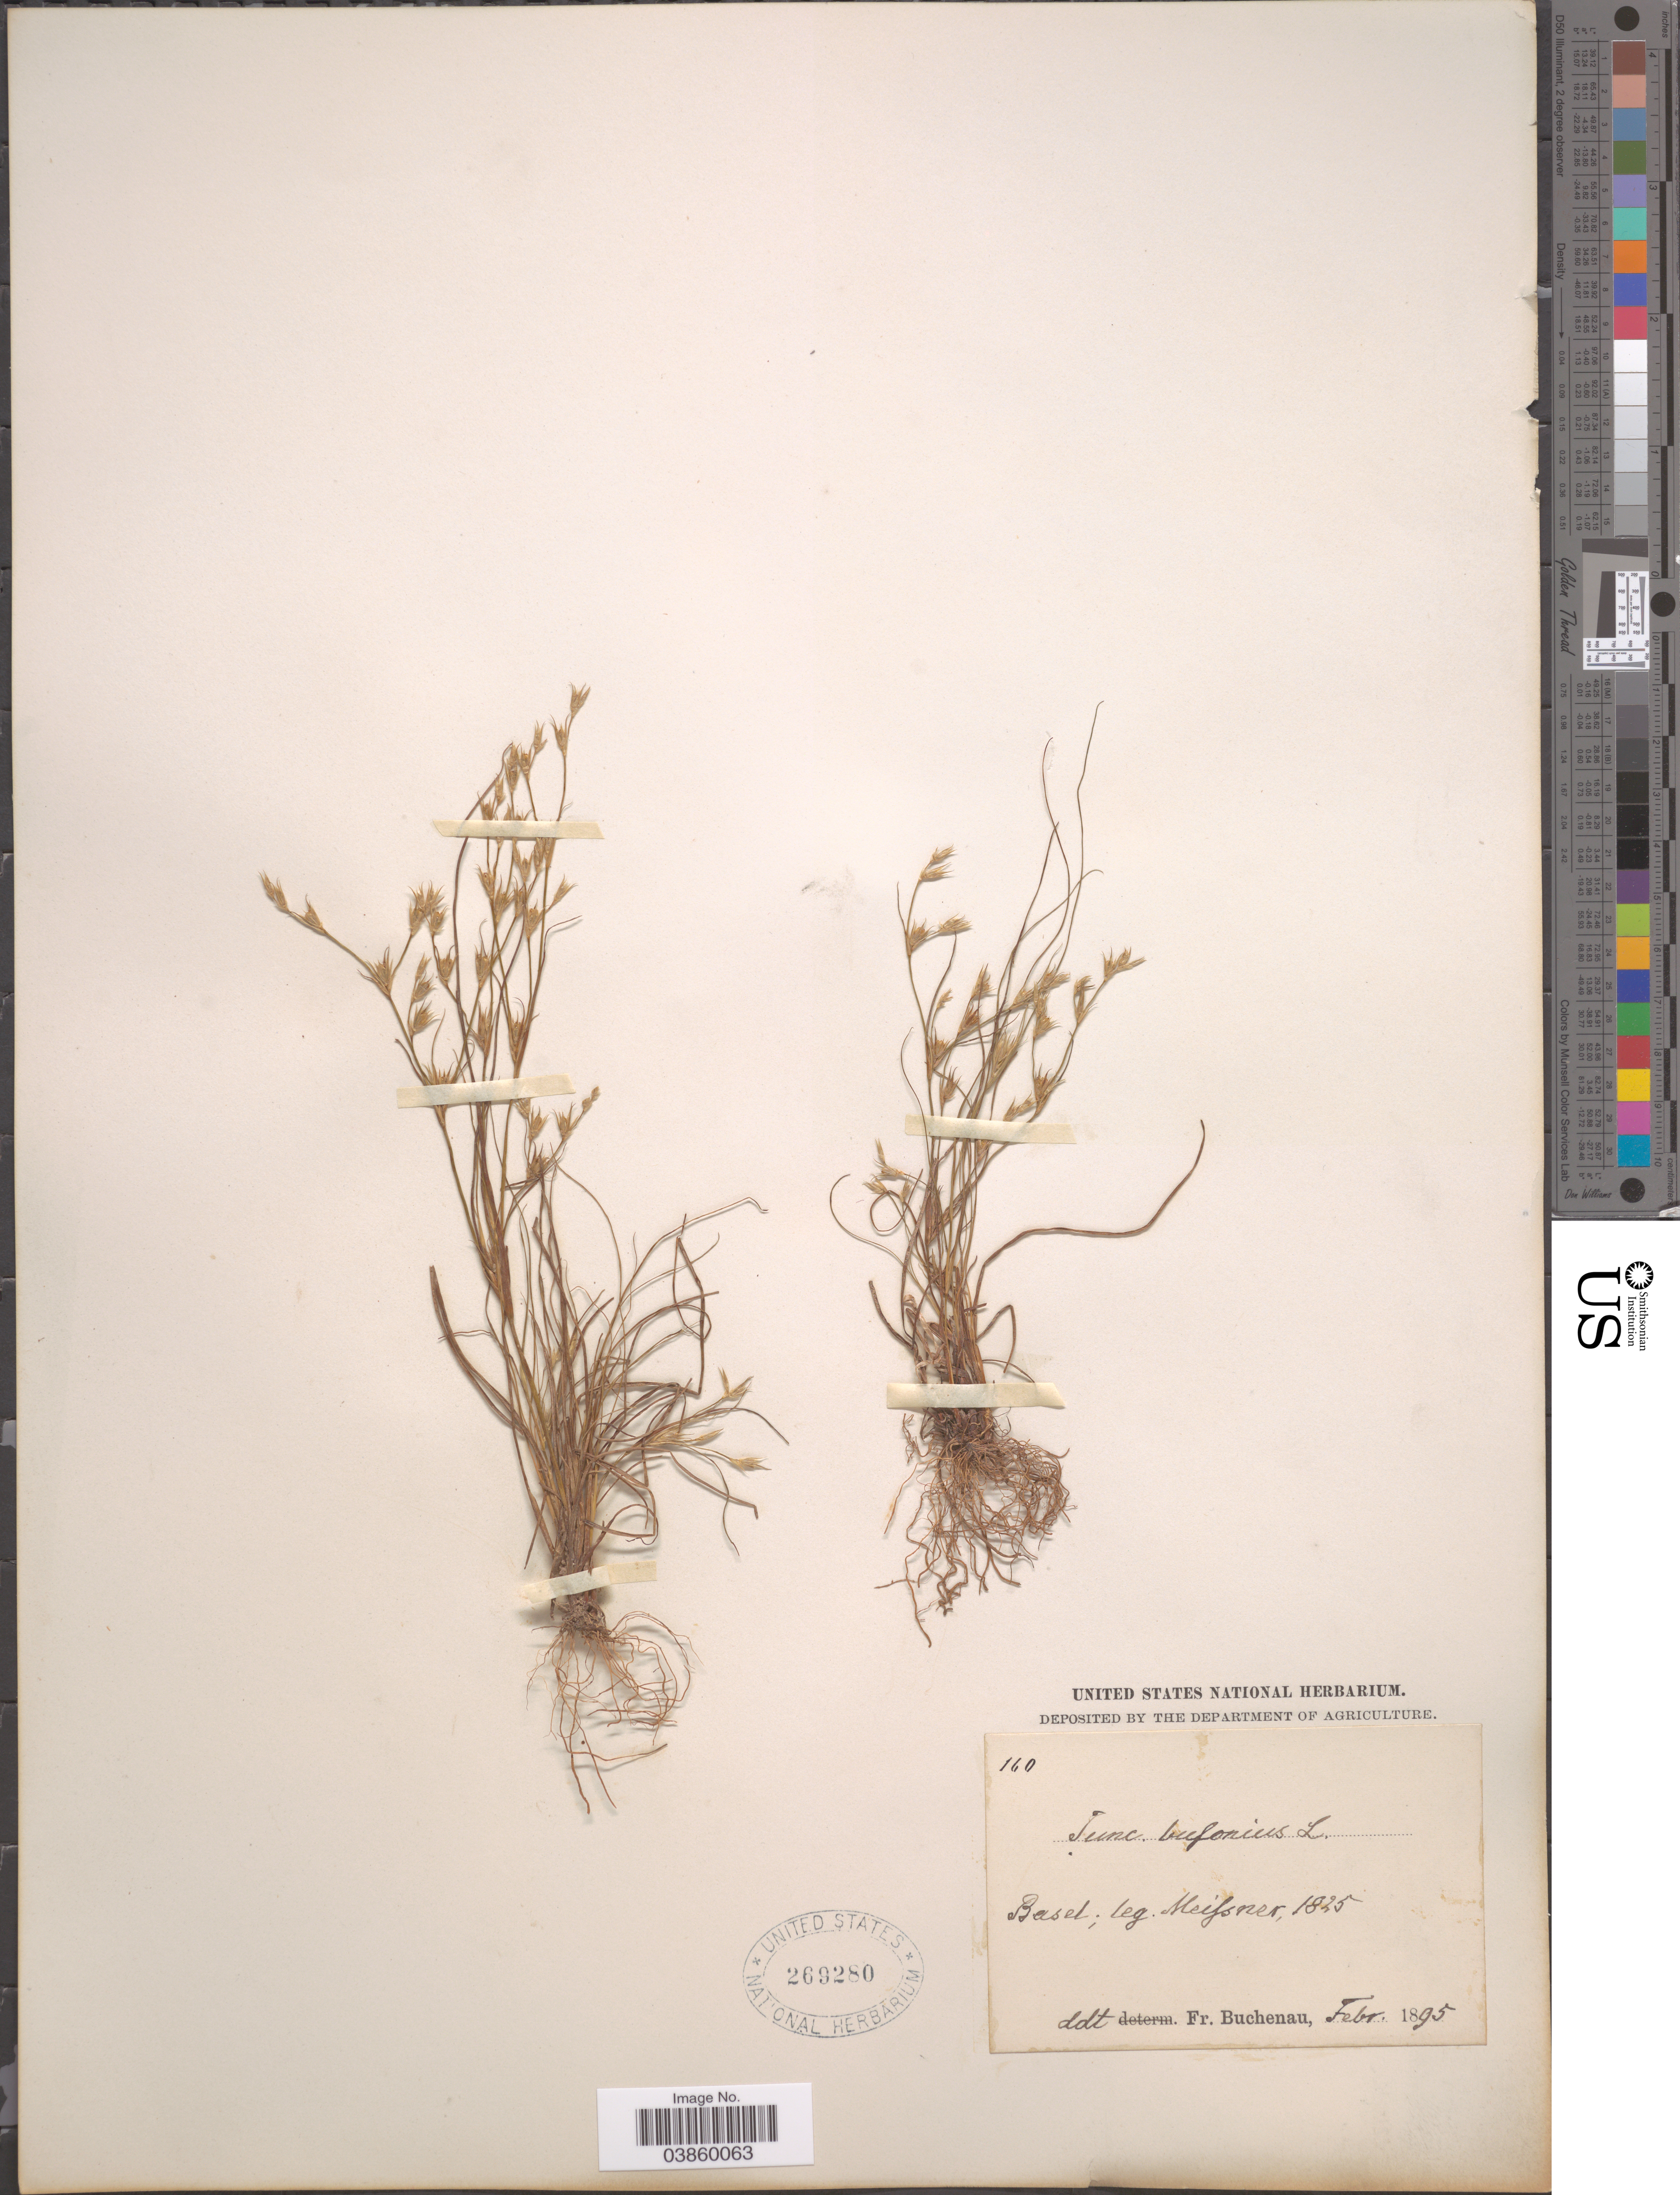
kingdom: Plantae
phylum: Tracheophyta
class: Liliopsida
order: Poales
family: Juncaceae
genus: Juncus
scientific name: Juncus bufonius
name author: L.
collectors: Meissner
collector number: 160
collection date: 1825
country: Switzerland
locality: Basel.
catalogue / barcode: US 269280